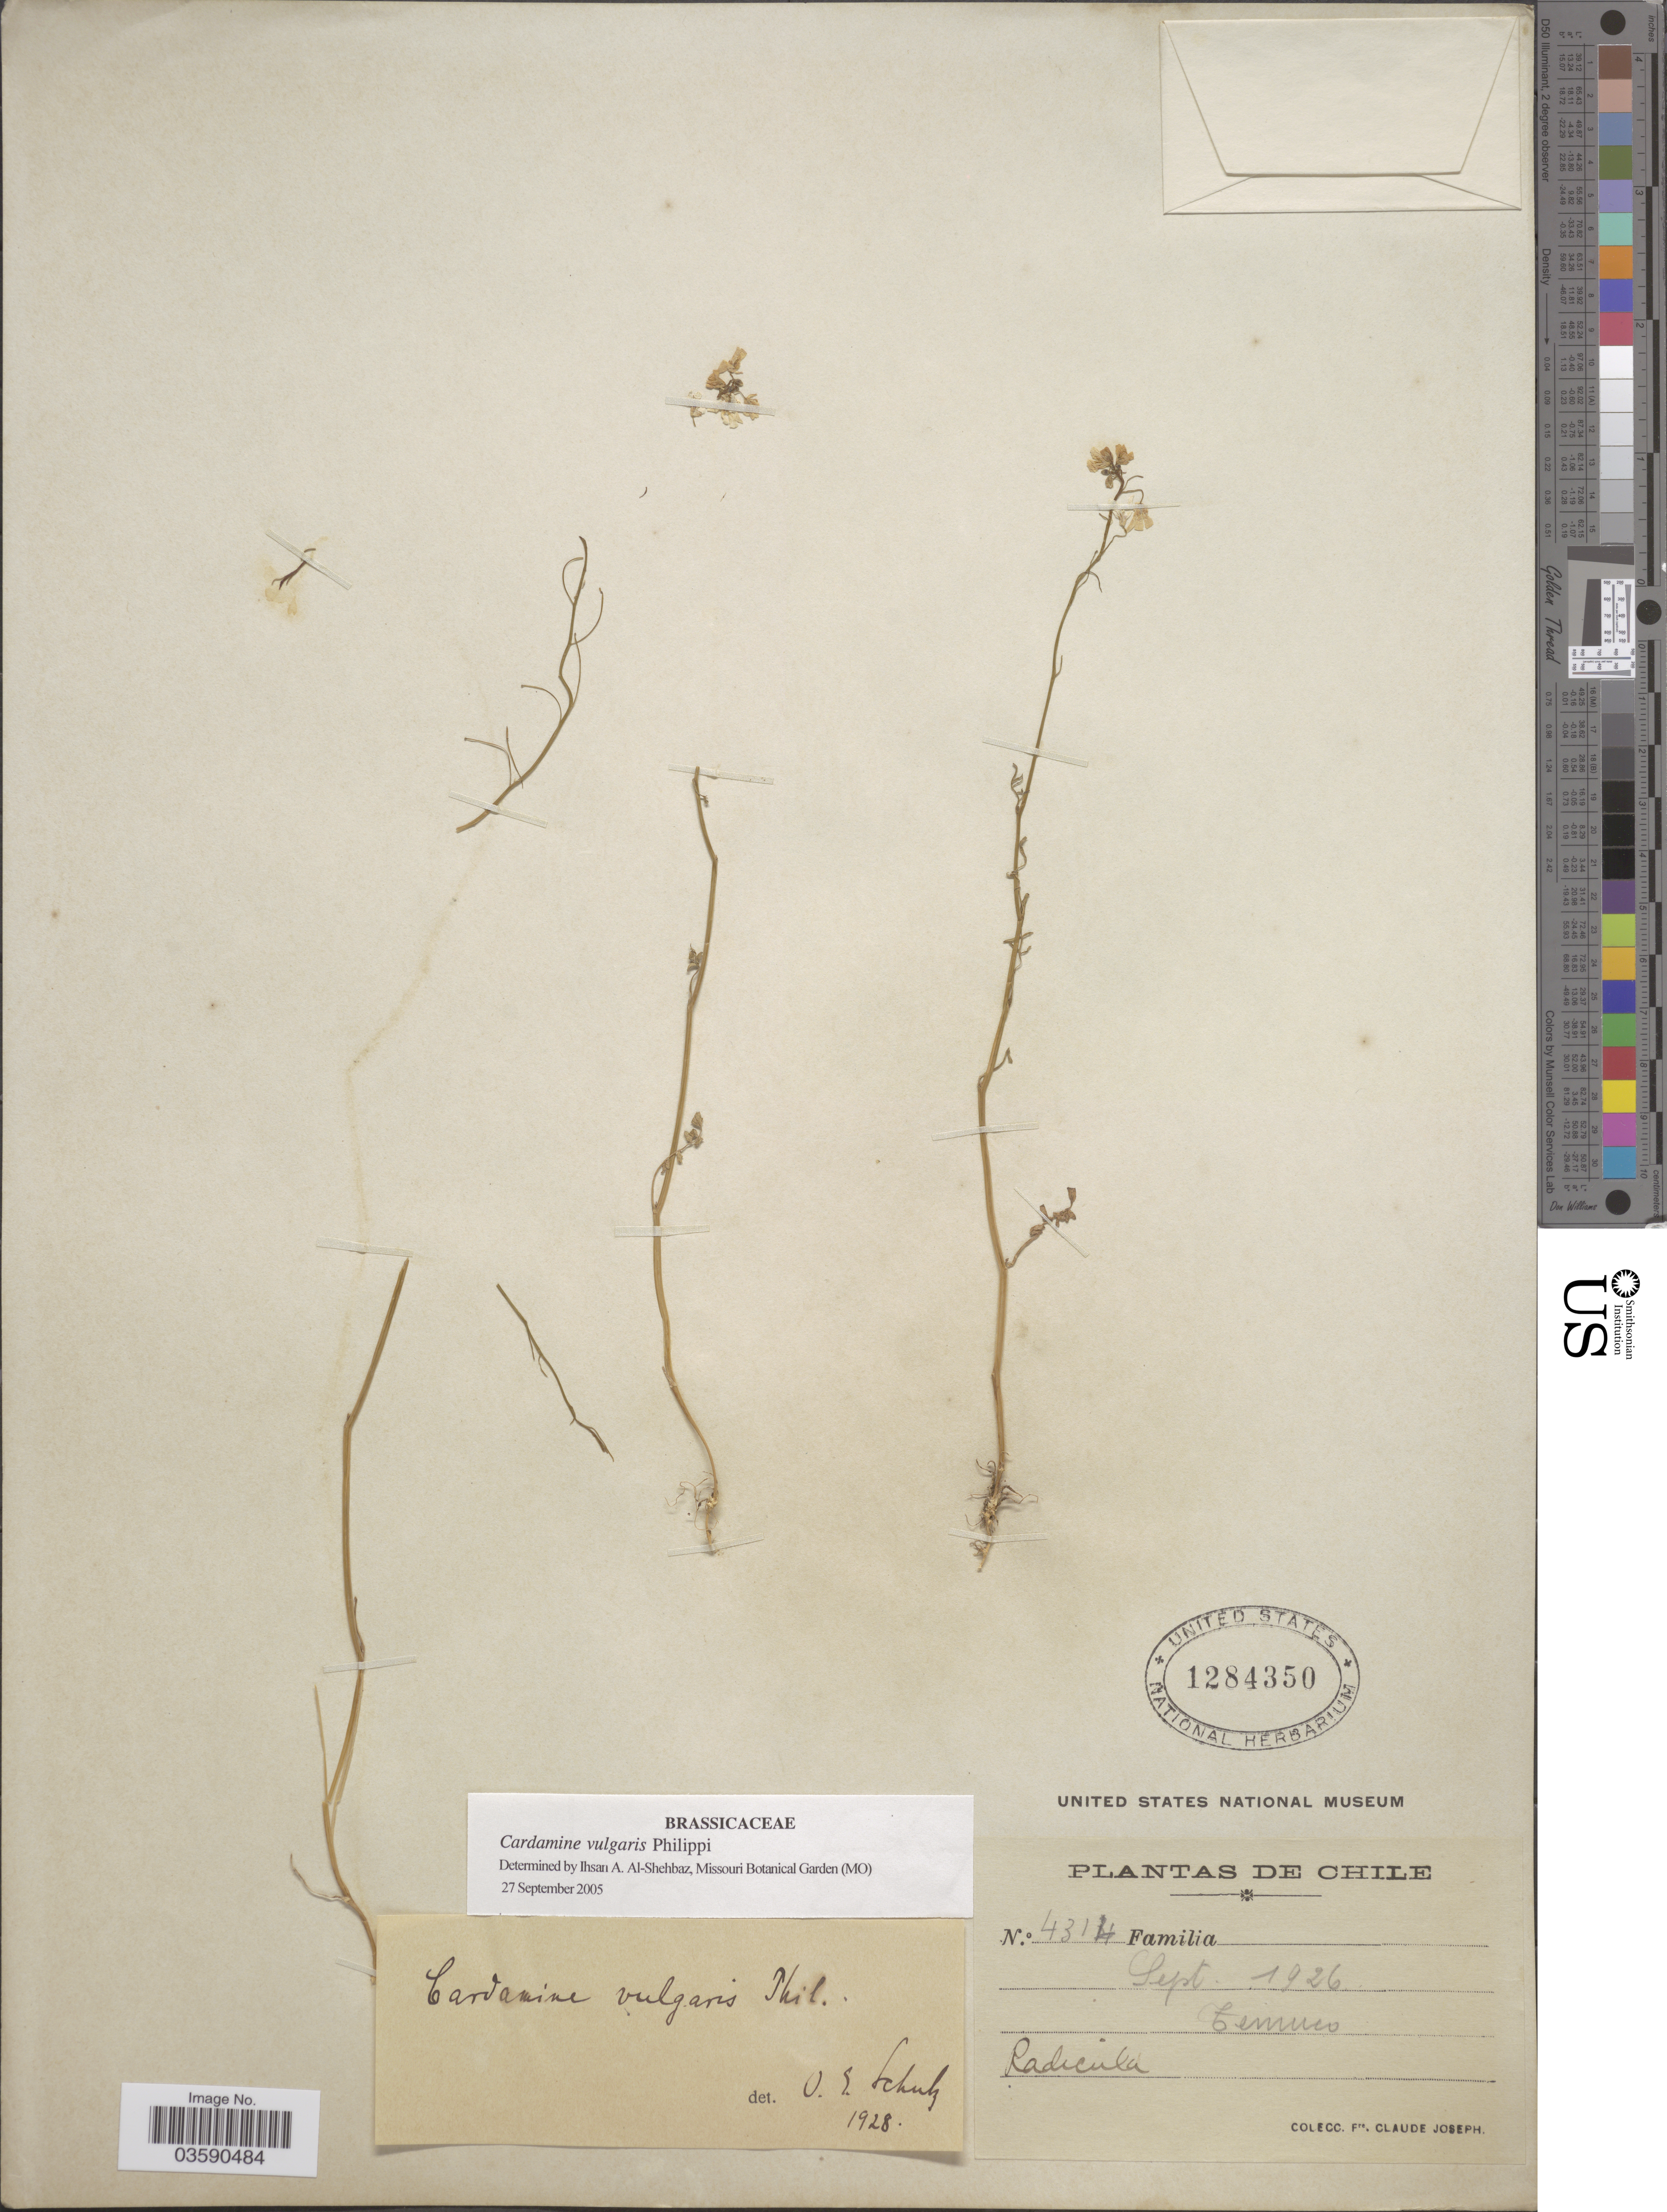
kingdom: Plantae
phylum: Tracheophyta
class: Magnoliopsida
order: Brassicales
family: Brassicaceae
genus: Cardamine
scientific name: Cardamine vulgaris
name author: Phil.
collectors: Bro. Claude-Joseph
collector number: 4314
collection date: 1926-09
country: Chile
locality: Temuco.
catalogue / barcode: US 1284350